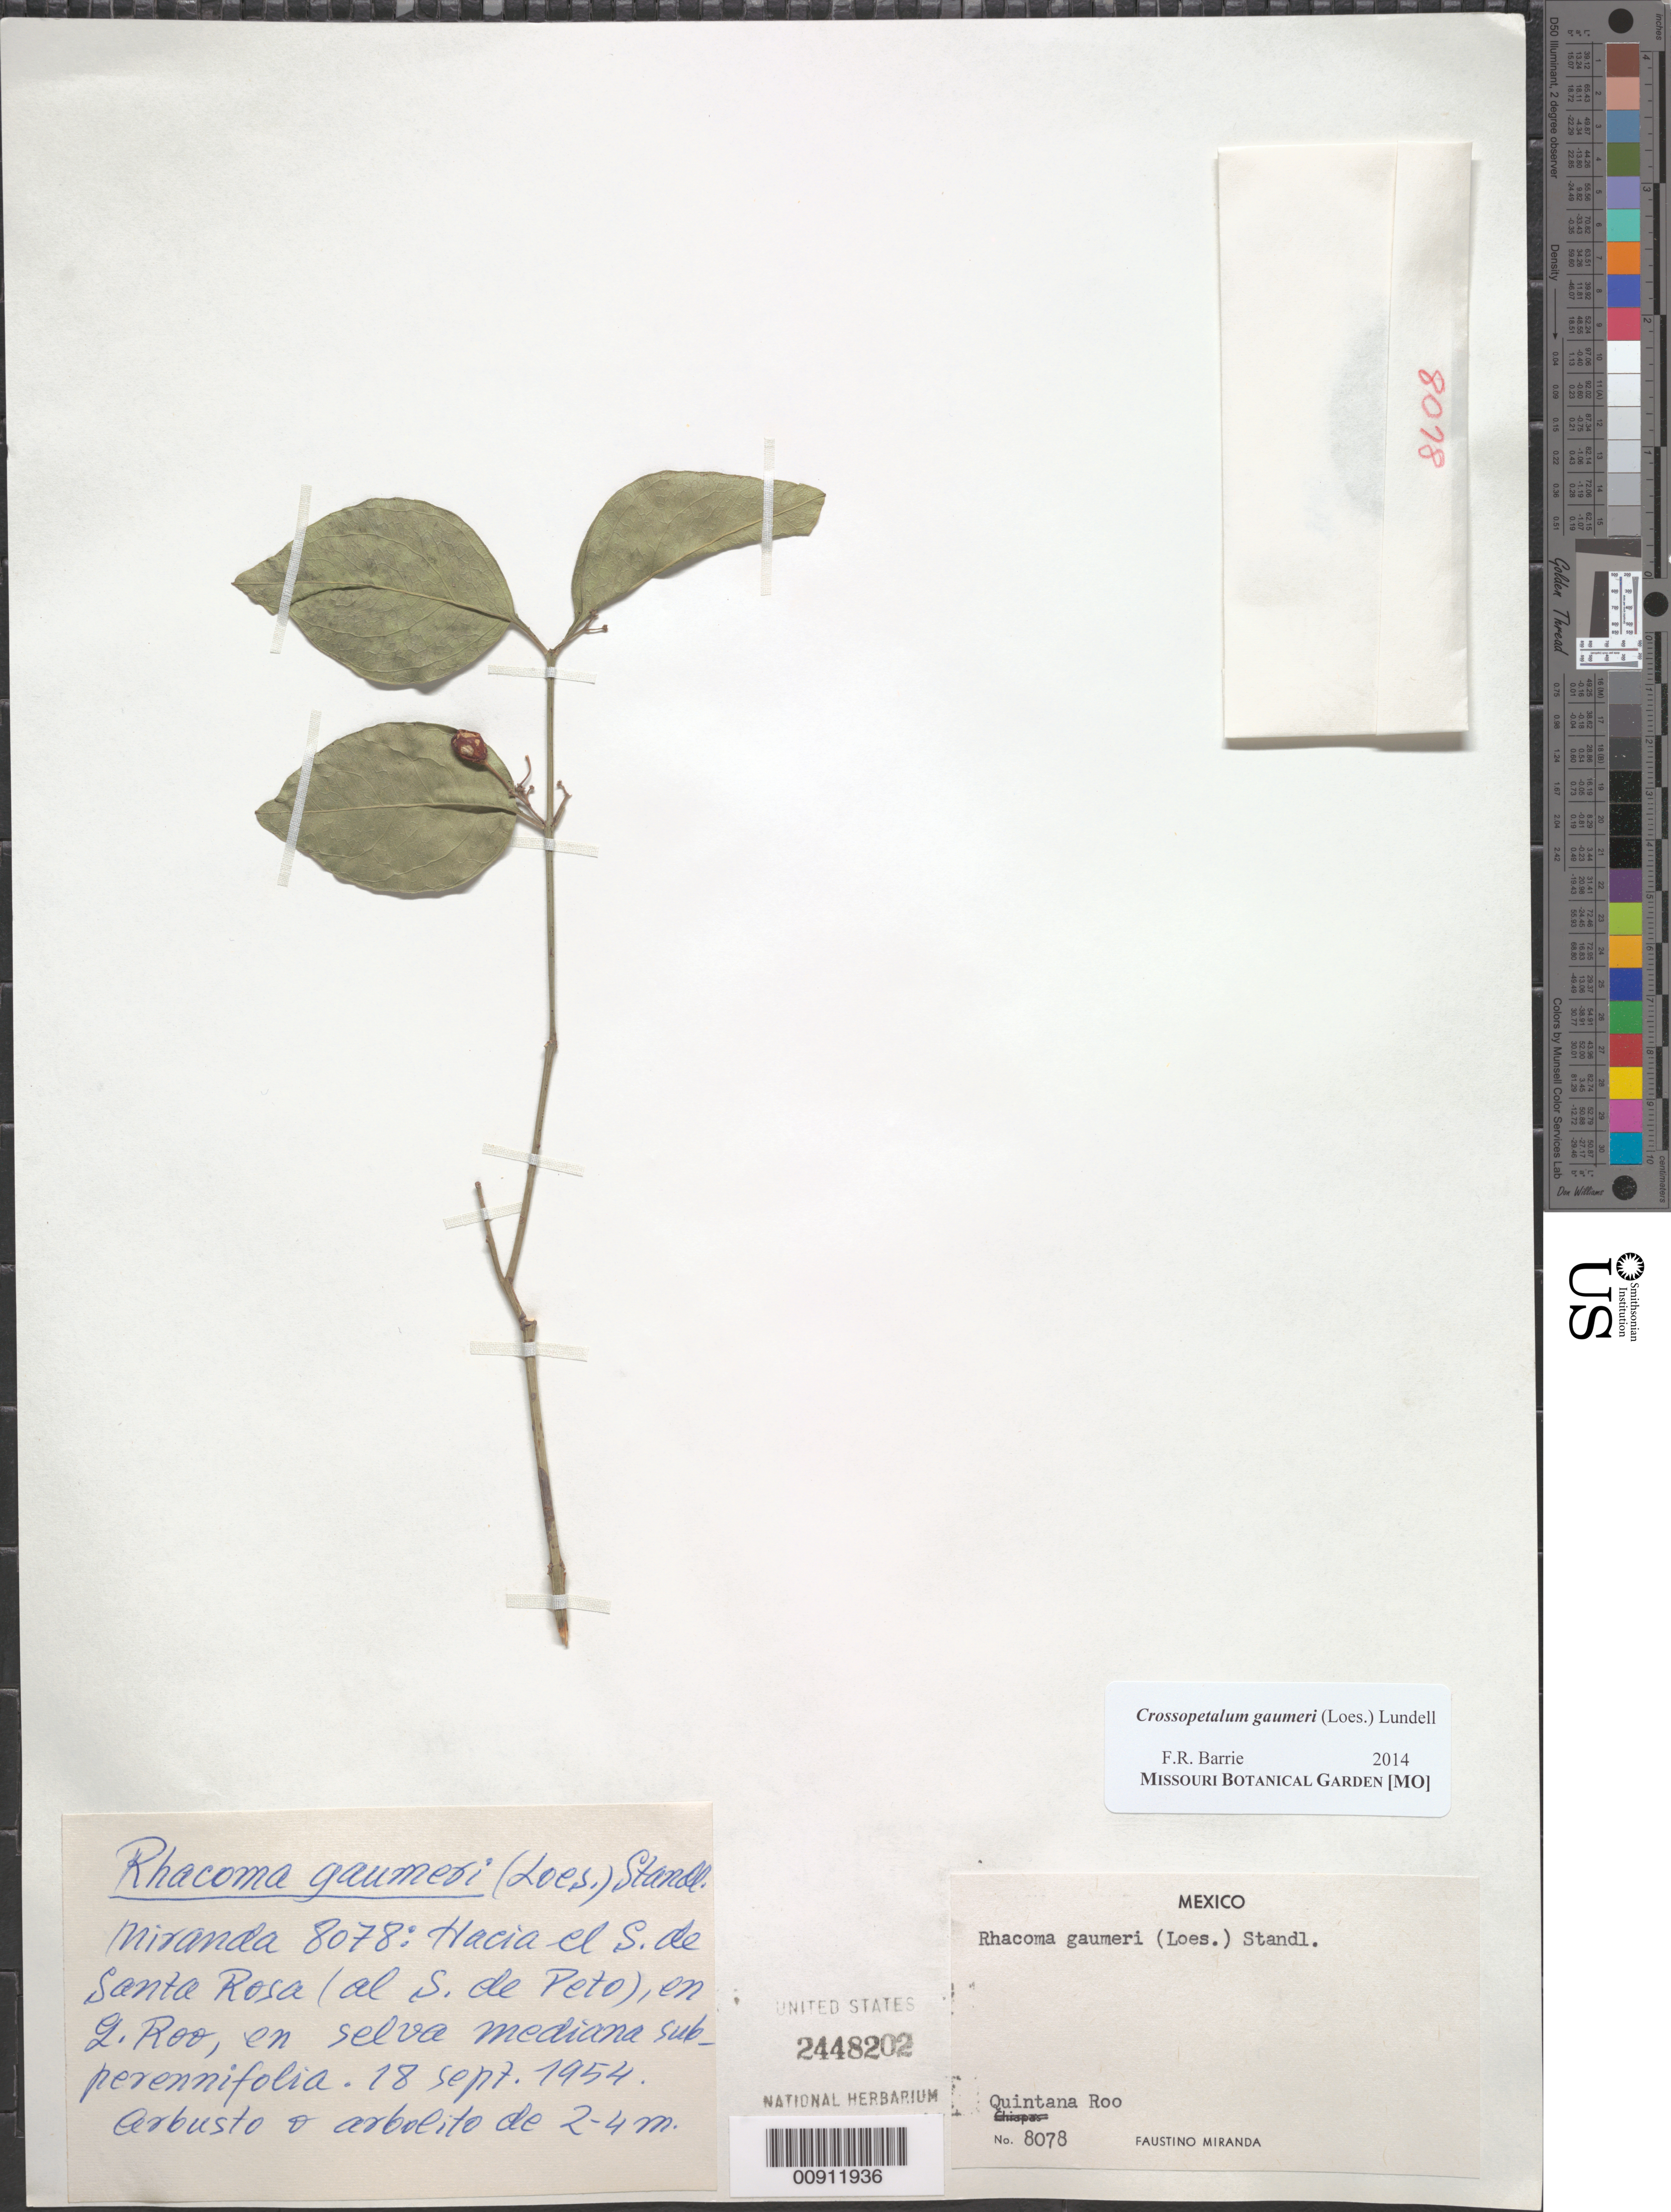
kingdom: Plantae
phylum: Tracheophyta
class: Magnoliopsida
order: Celastrales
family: Celastraceae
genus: Crossopetalum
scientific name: Crossopetalum gaumeri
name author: (Loes.) Lundell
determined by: Barrie, F. R.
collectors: Miranda G., F.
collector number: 8078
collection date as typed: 18 Sep 1954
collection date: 1954-09-18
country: Mexico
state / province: Quintana Roo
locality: Hacia el S de Santa Rosa (al S. de Peto), en Quintana Roo.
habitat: Selva mediana subperennifolia.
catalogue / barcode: US 2448202